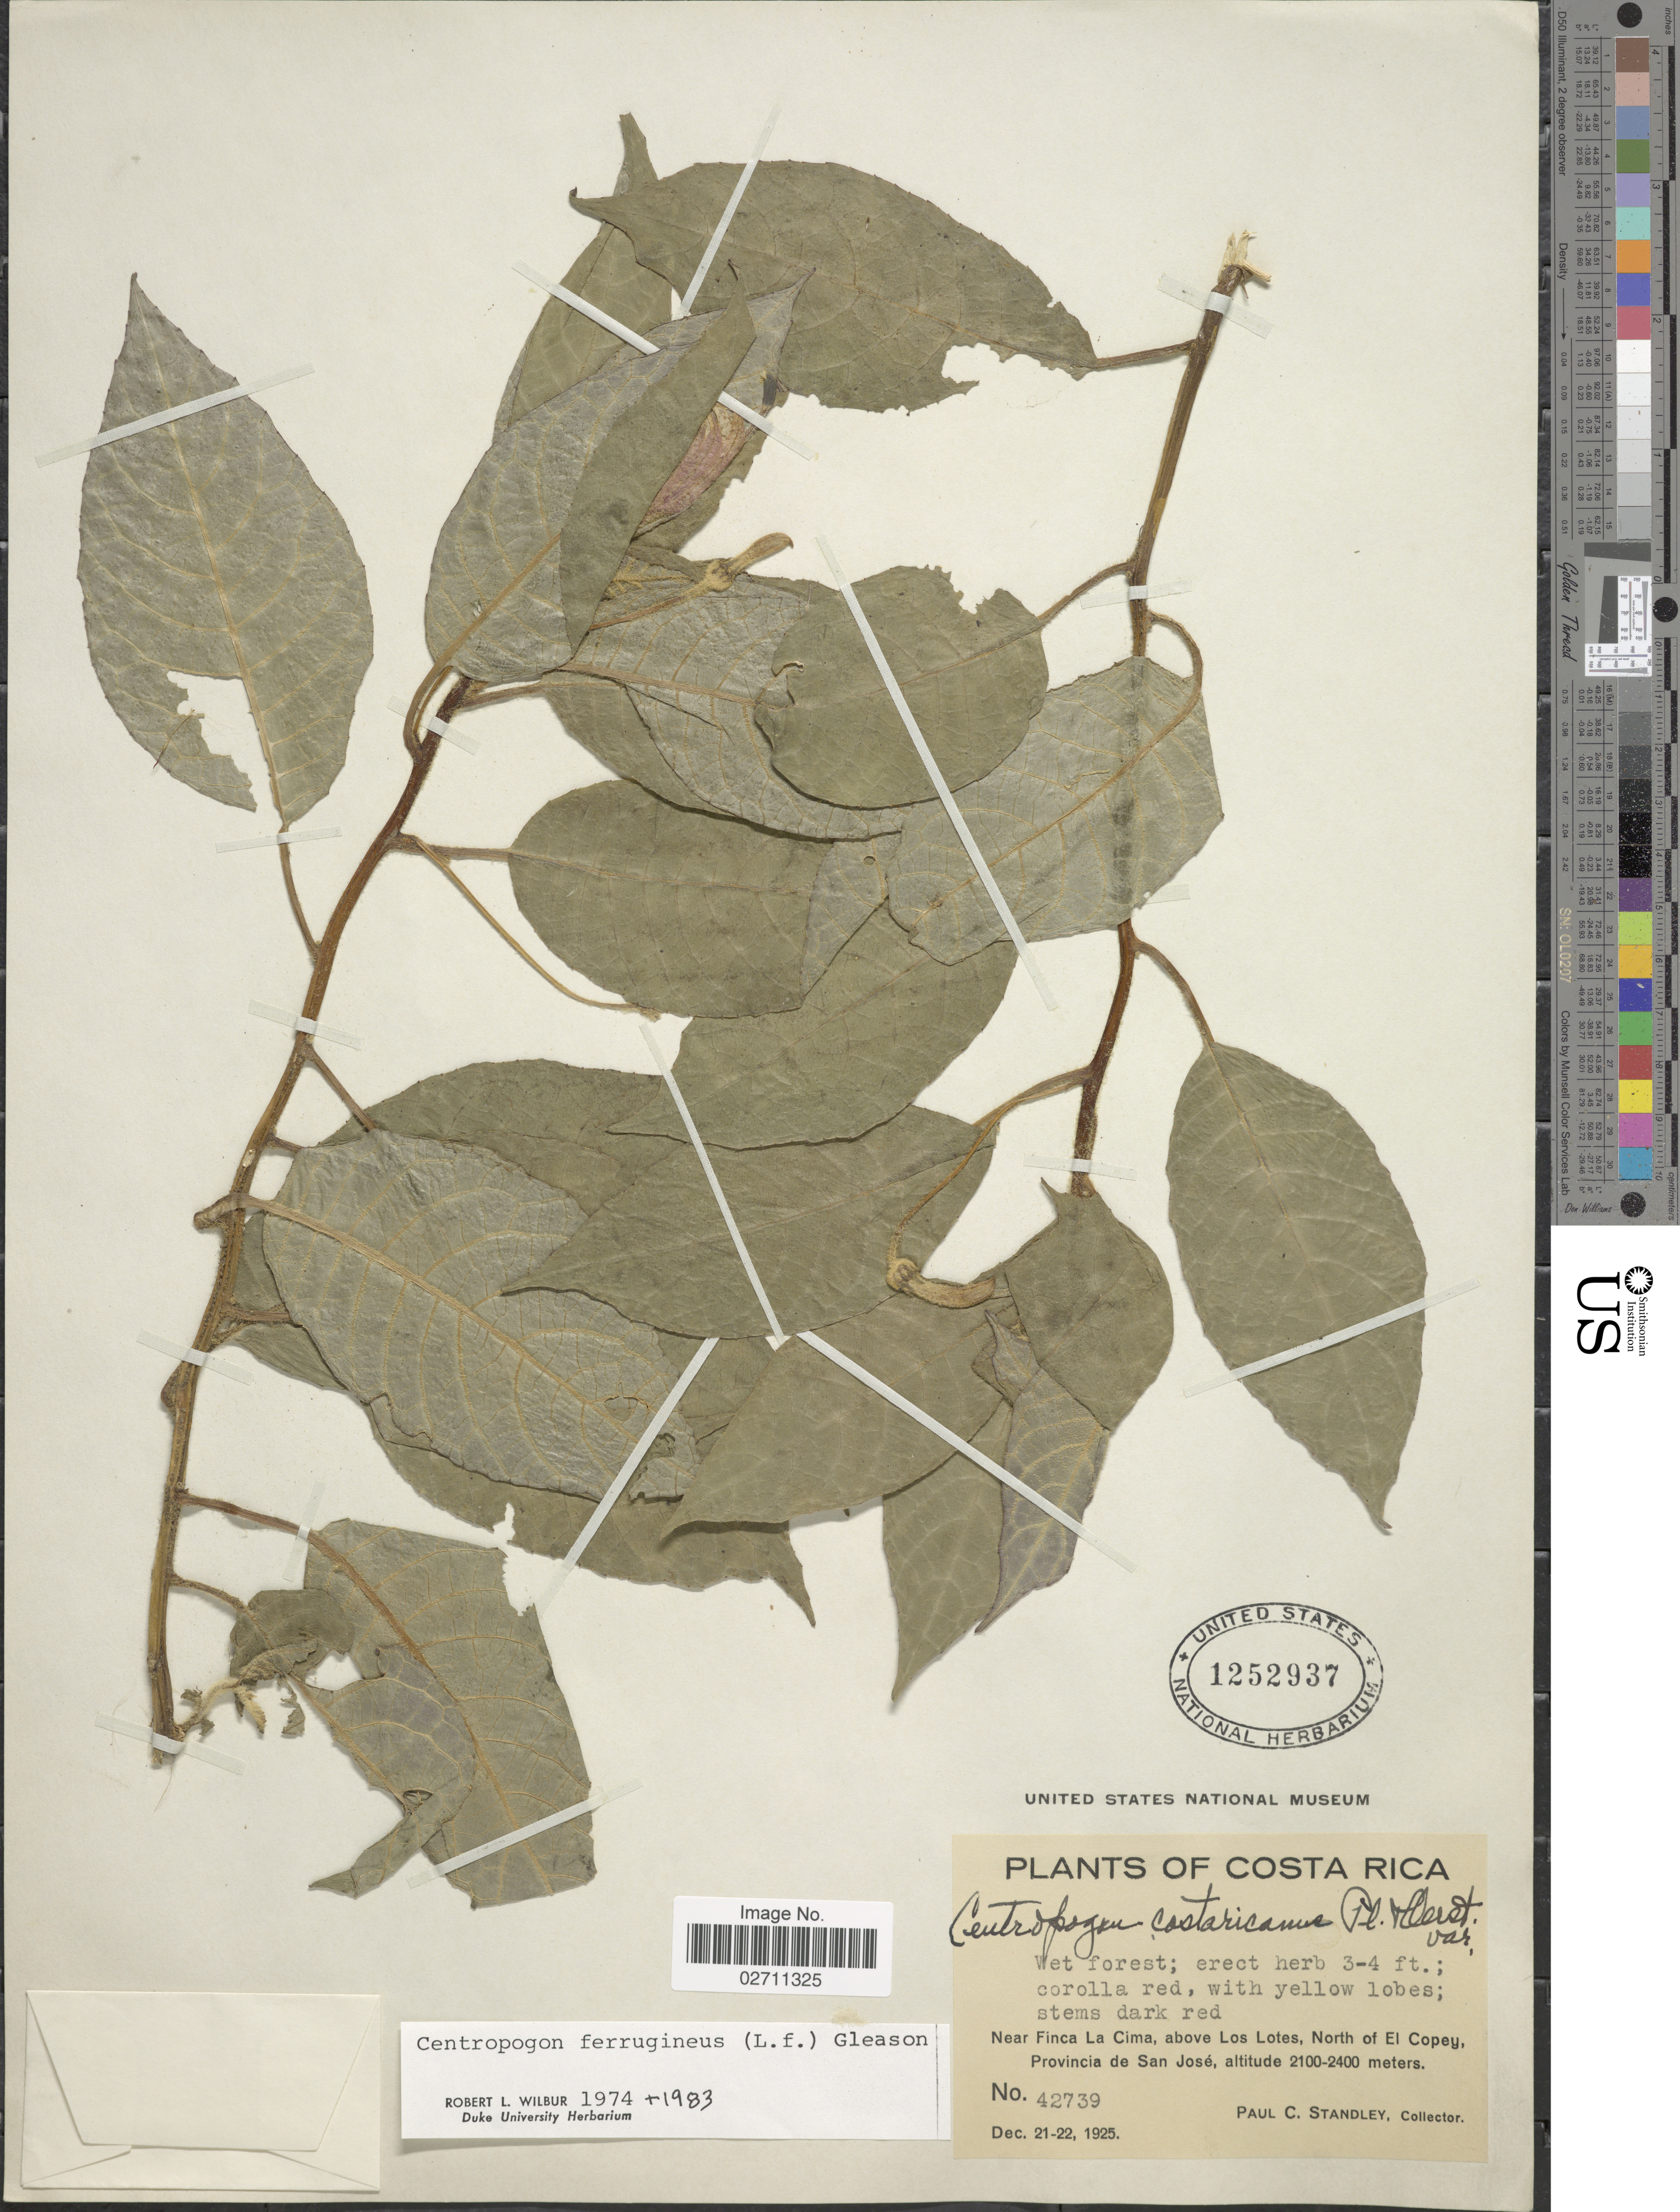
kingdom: Plantae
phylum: Tracheophyta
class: Magnoliopsida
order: Asterales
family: Campanulaceae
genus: Centropogon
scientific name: Centropogon ferrugineus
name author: (L. f.) Gleason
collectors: P. C. Standley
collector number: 42739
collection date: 1925-12-21/1925-12-22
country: Costa Rica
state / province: San José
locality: Near Finca La Cima, above Los Lotes, North El Copey.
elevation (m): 2100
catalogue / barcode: US 1252937